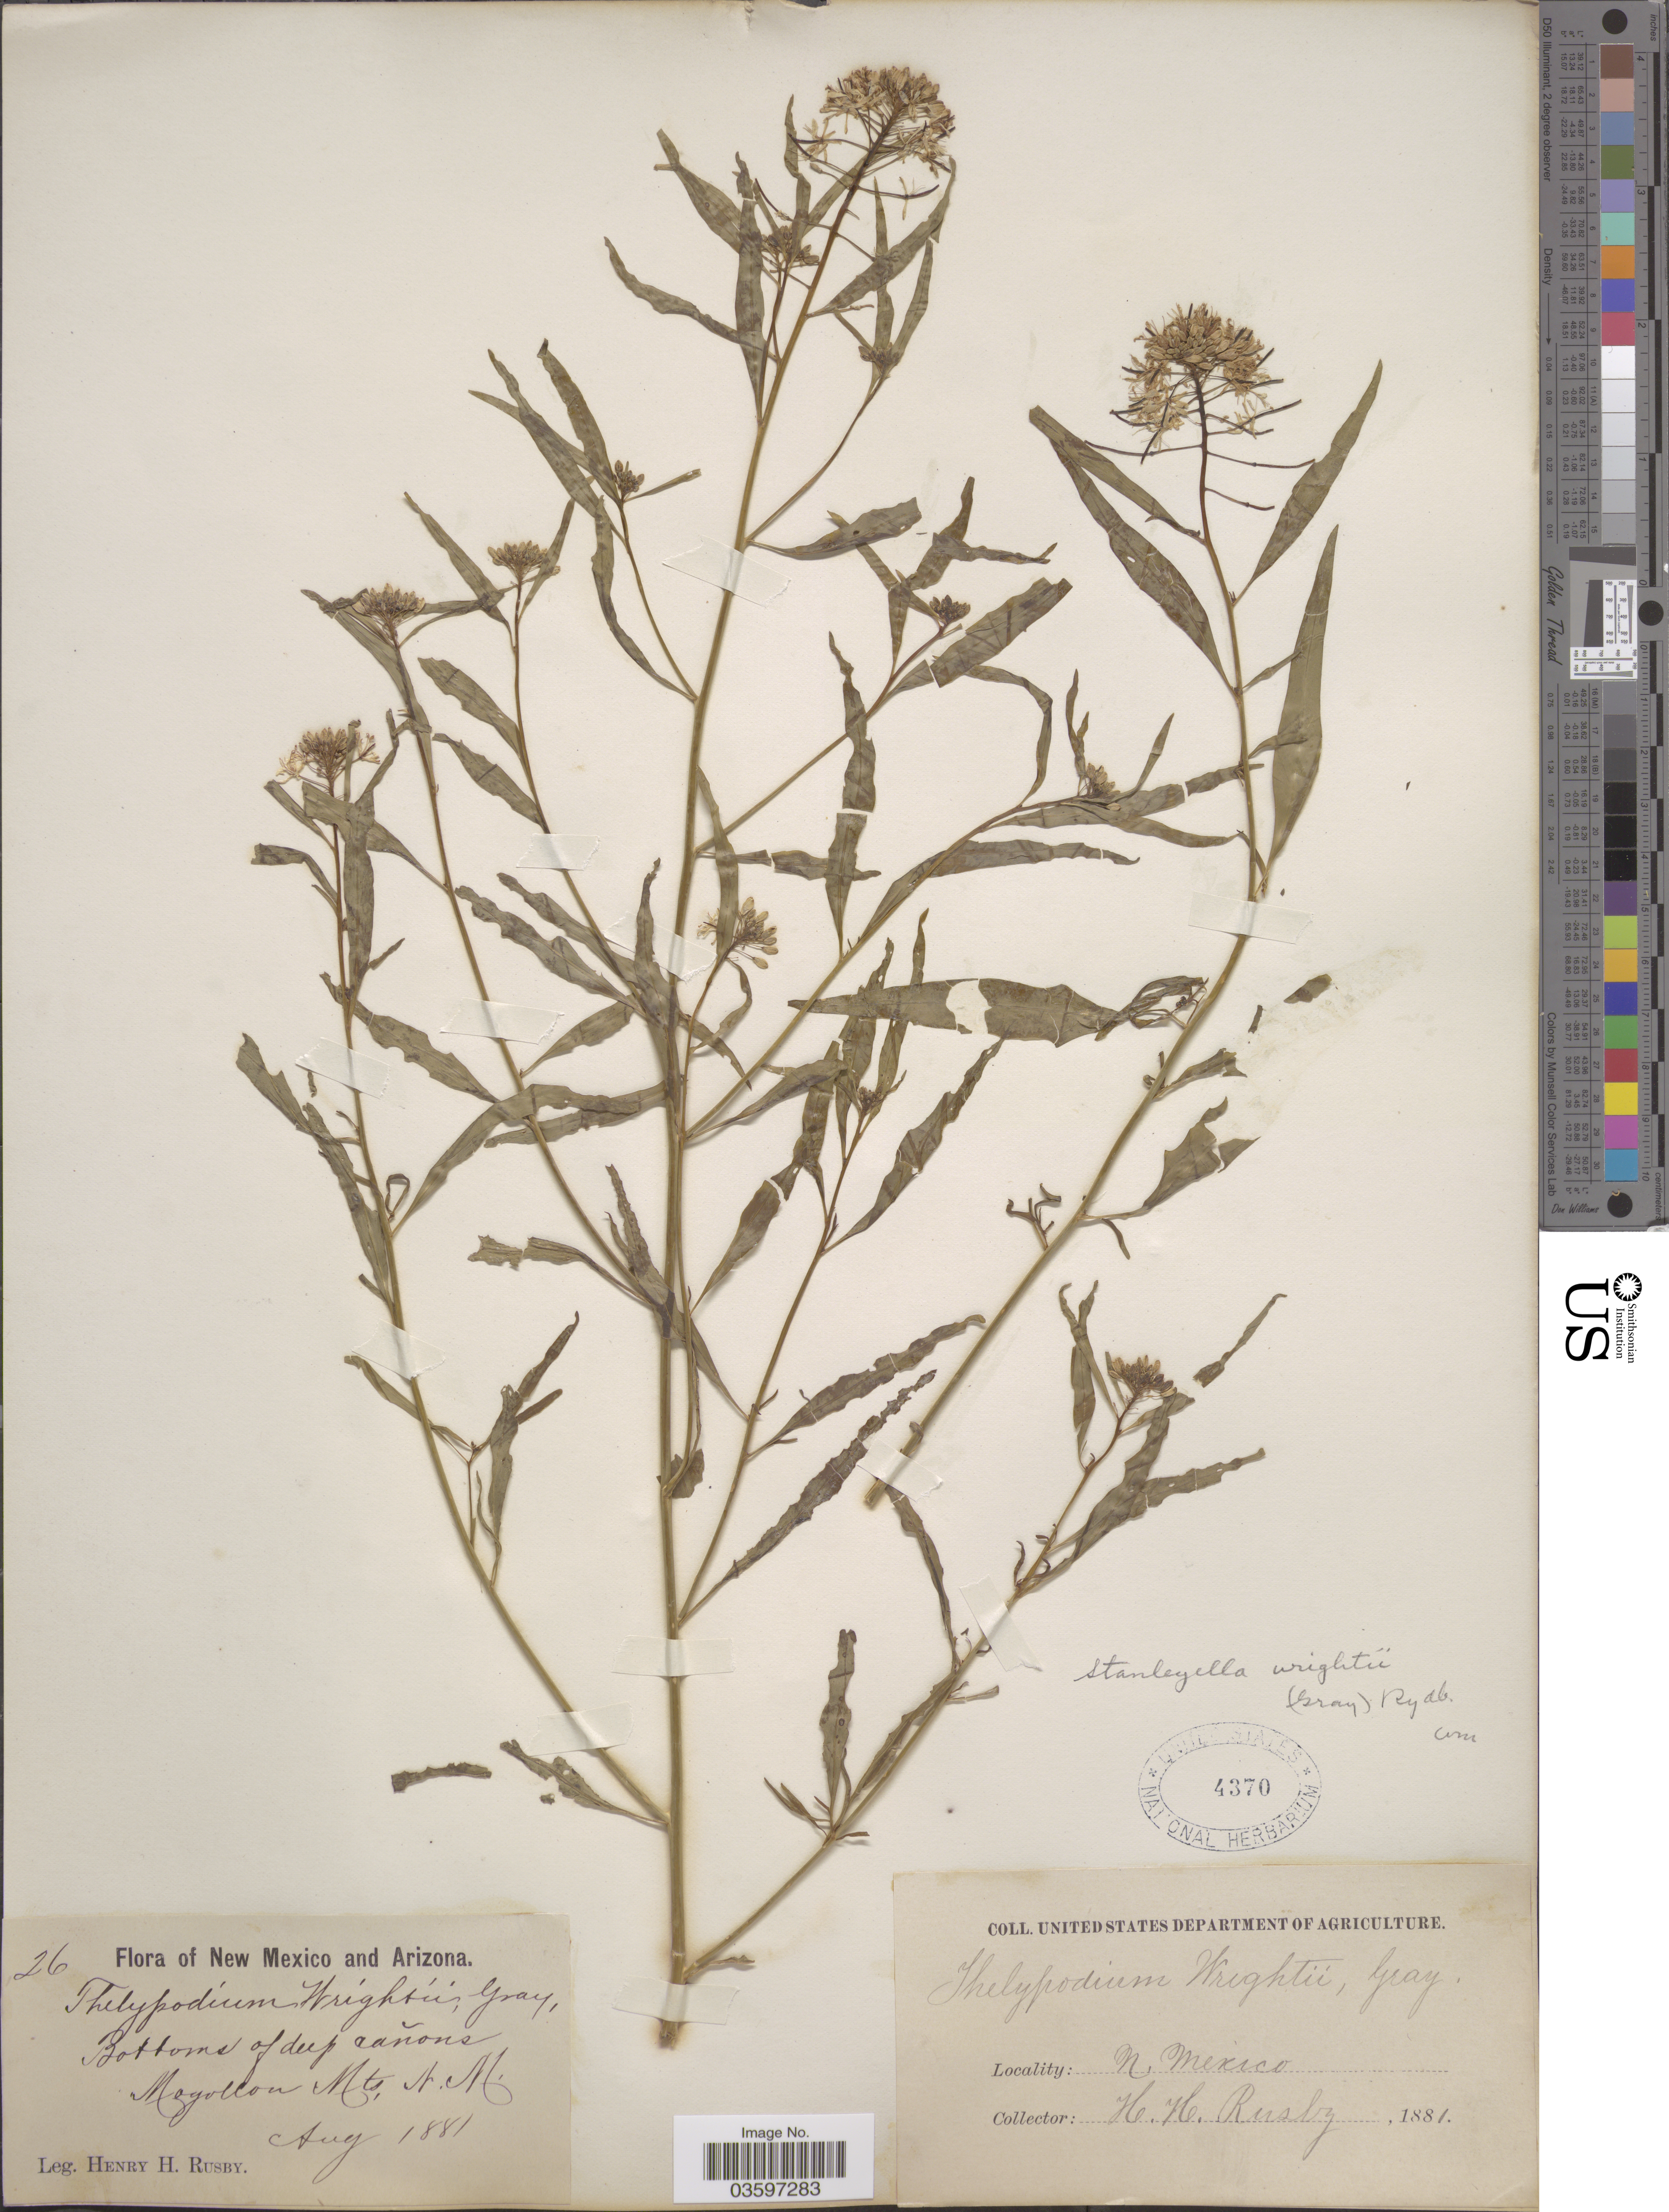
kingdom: Plantae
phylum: Tracheophyta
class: Magnoliopsida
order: Brassicales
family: Brassicaceae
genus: Stanleyella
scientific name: Stanleyella wrightii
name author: Rydb.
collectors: H. H. Rusby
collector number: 26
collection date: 1881-08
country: United States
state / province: New Mexico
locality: Mogollon Mts.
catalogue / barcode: US 4370